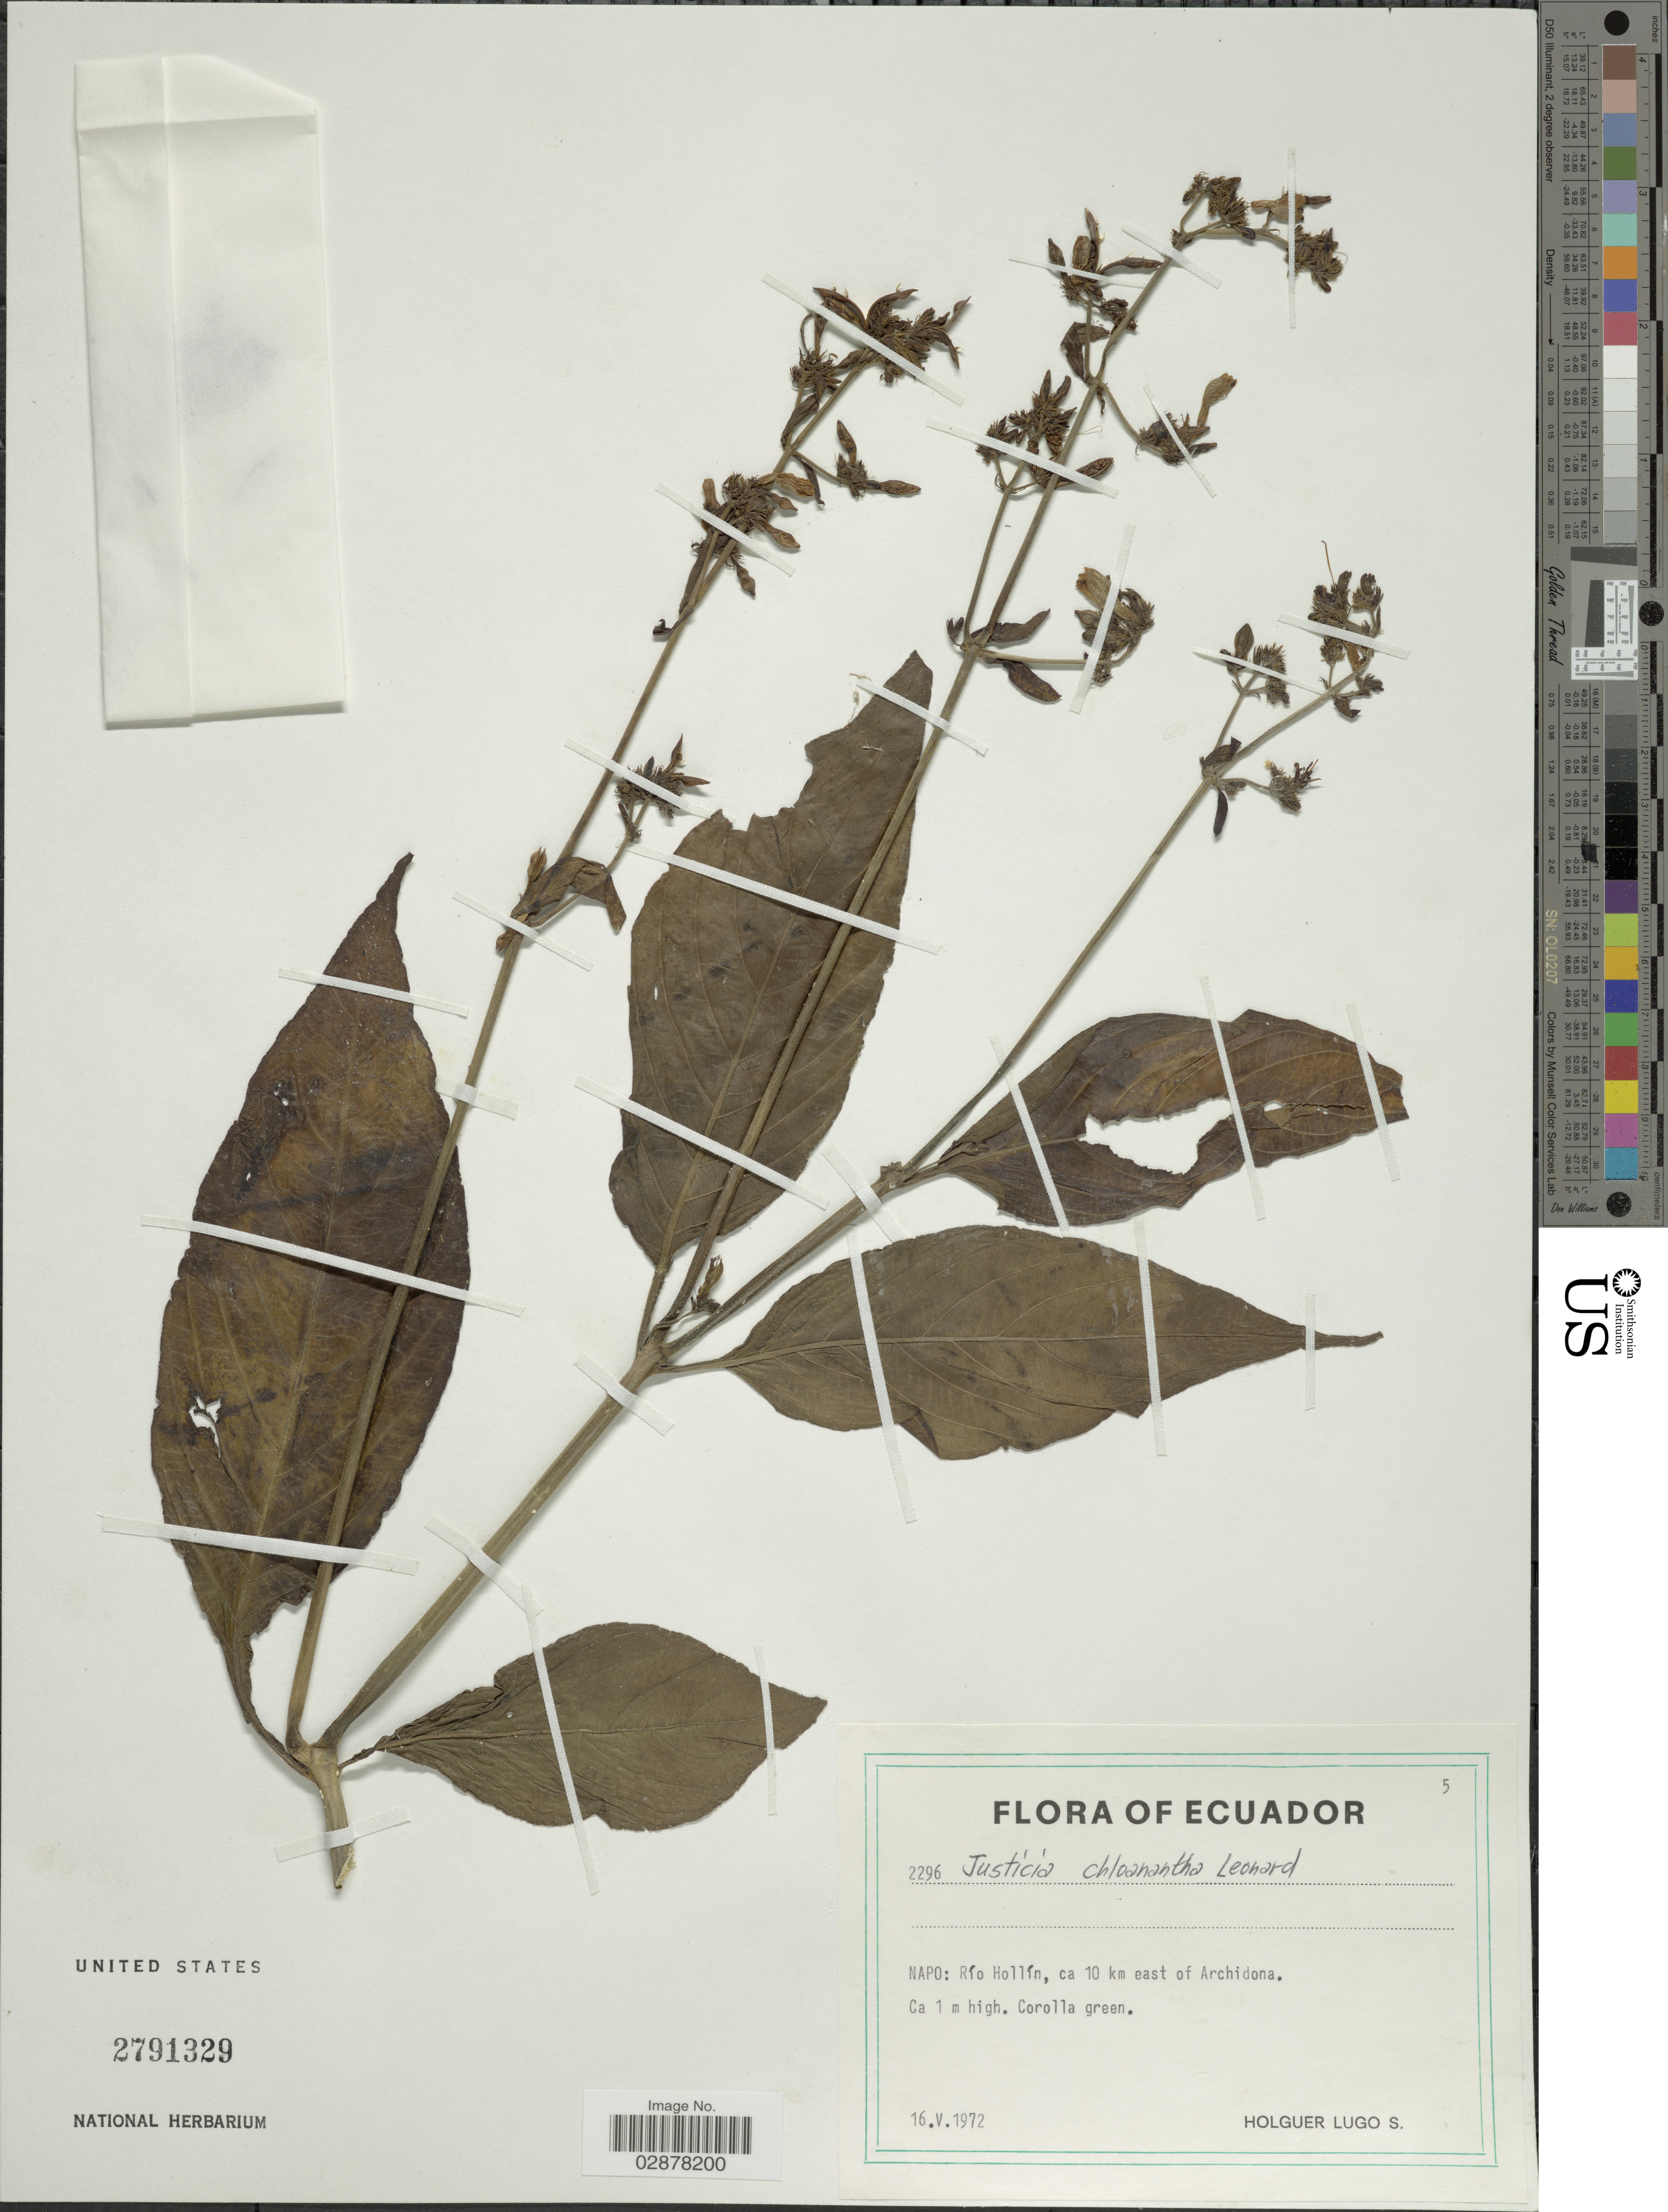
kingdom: Plantae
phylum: Tracheophyta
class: Magnoliopsida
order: Lamiales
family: Acanthaceae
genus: Justicia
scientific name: Justicia chloanantha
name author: Leonard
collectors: H. Lugo S.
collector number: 2296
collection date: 1972-05-16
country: Ecuador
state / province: Napo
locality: Río Hollín, ca 10 km east of Archidona.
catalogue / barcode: US 2791329